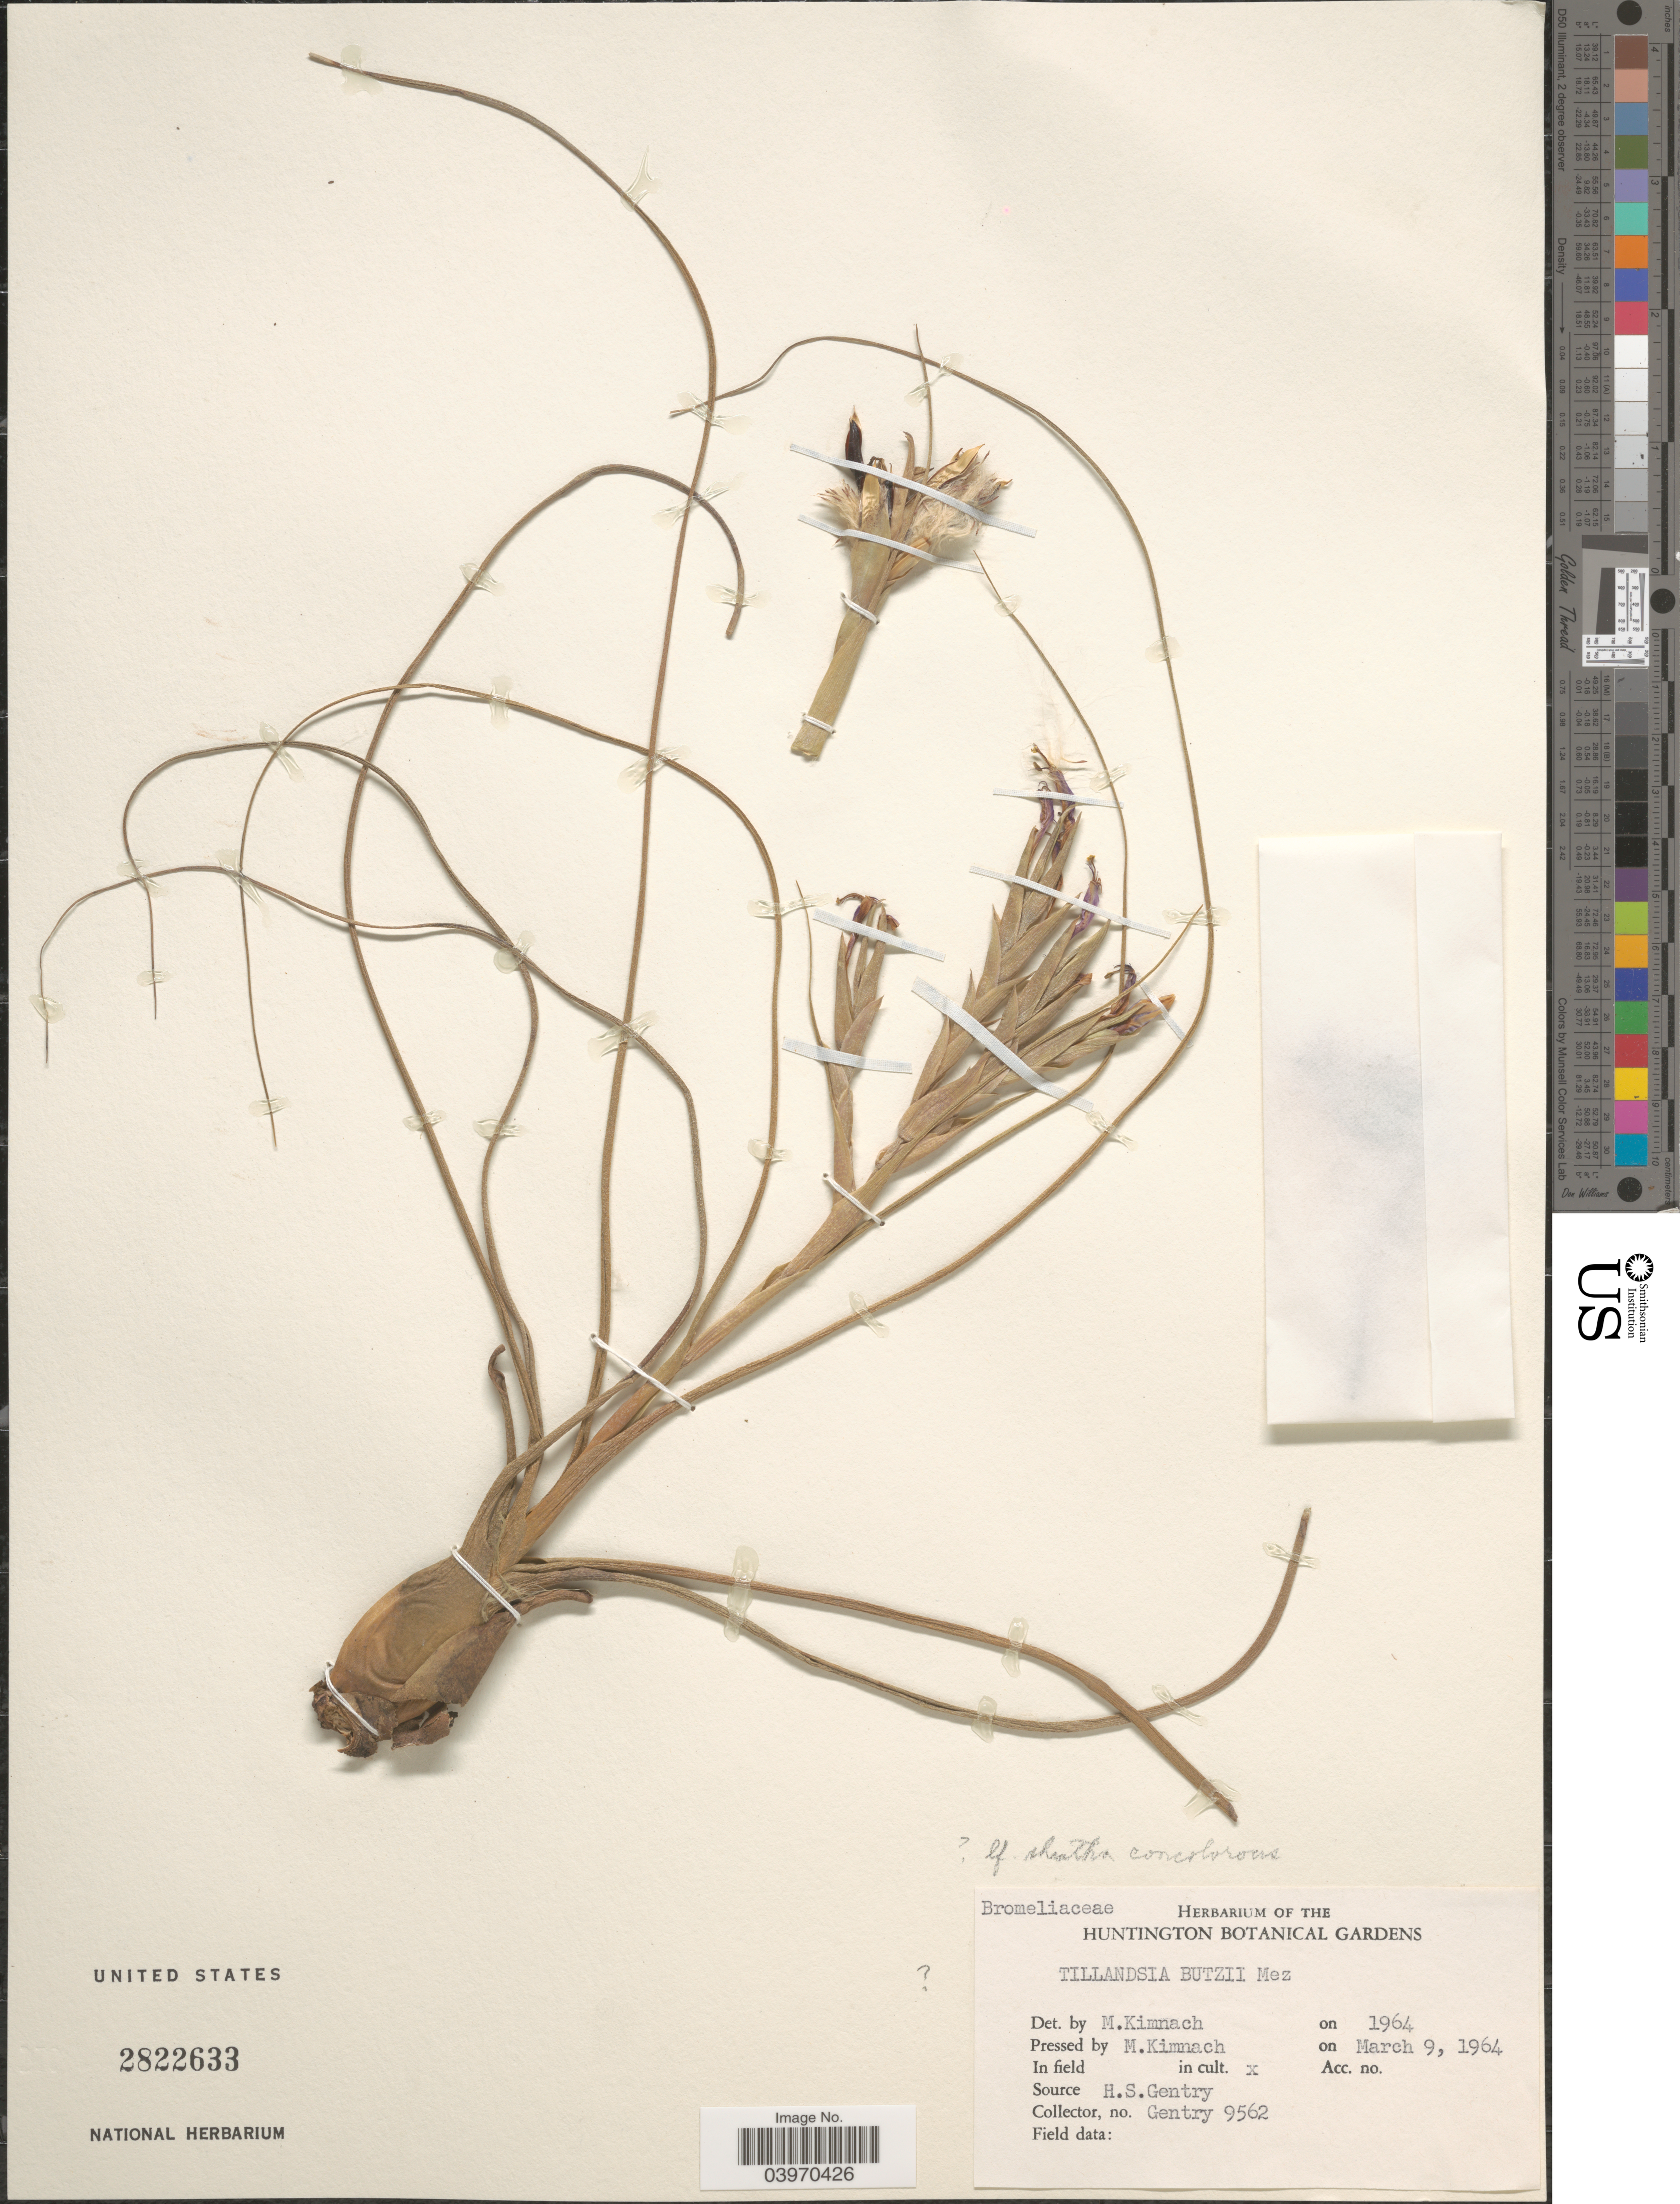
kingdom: Plantae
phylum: Tracheophyta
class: Liliopsida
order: Poales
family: Bromeliaceae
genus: Tillandsia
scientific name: Tillandsia butzii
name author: Mez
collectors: H. S. Gentry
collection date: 1964-03-09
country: United States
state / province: California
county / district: Los Angeles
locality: The Huntington Botanical Gardens.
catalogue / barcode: US 2822633